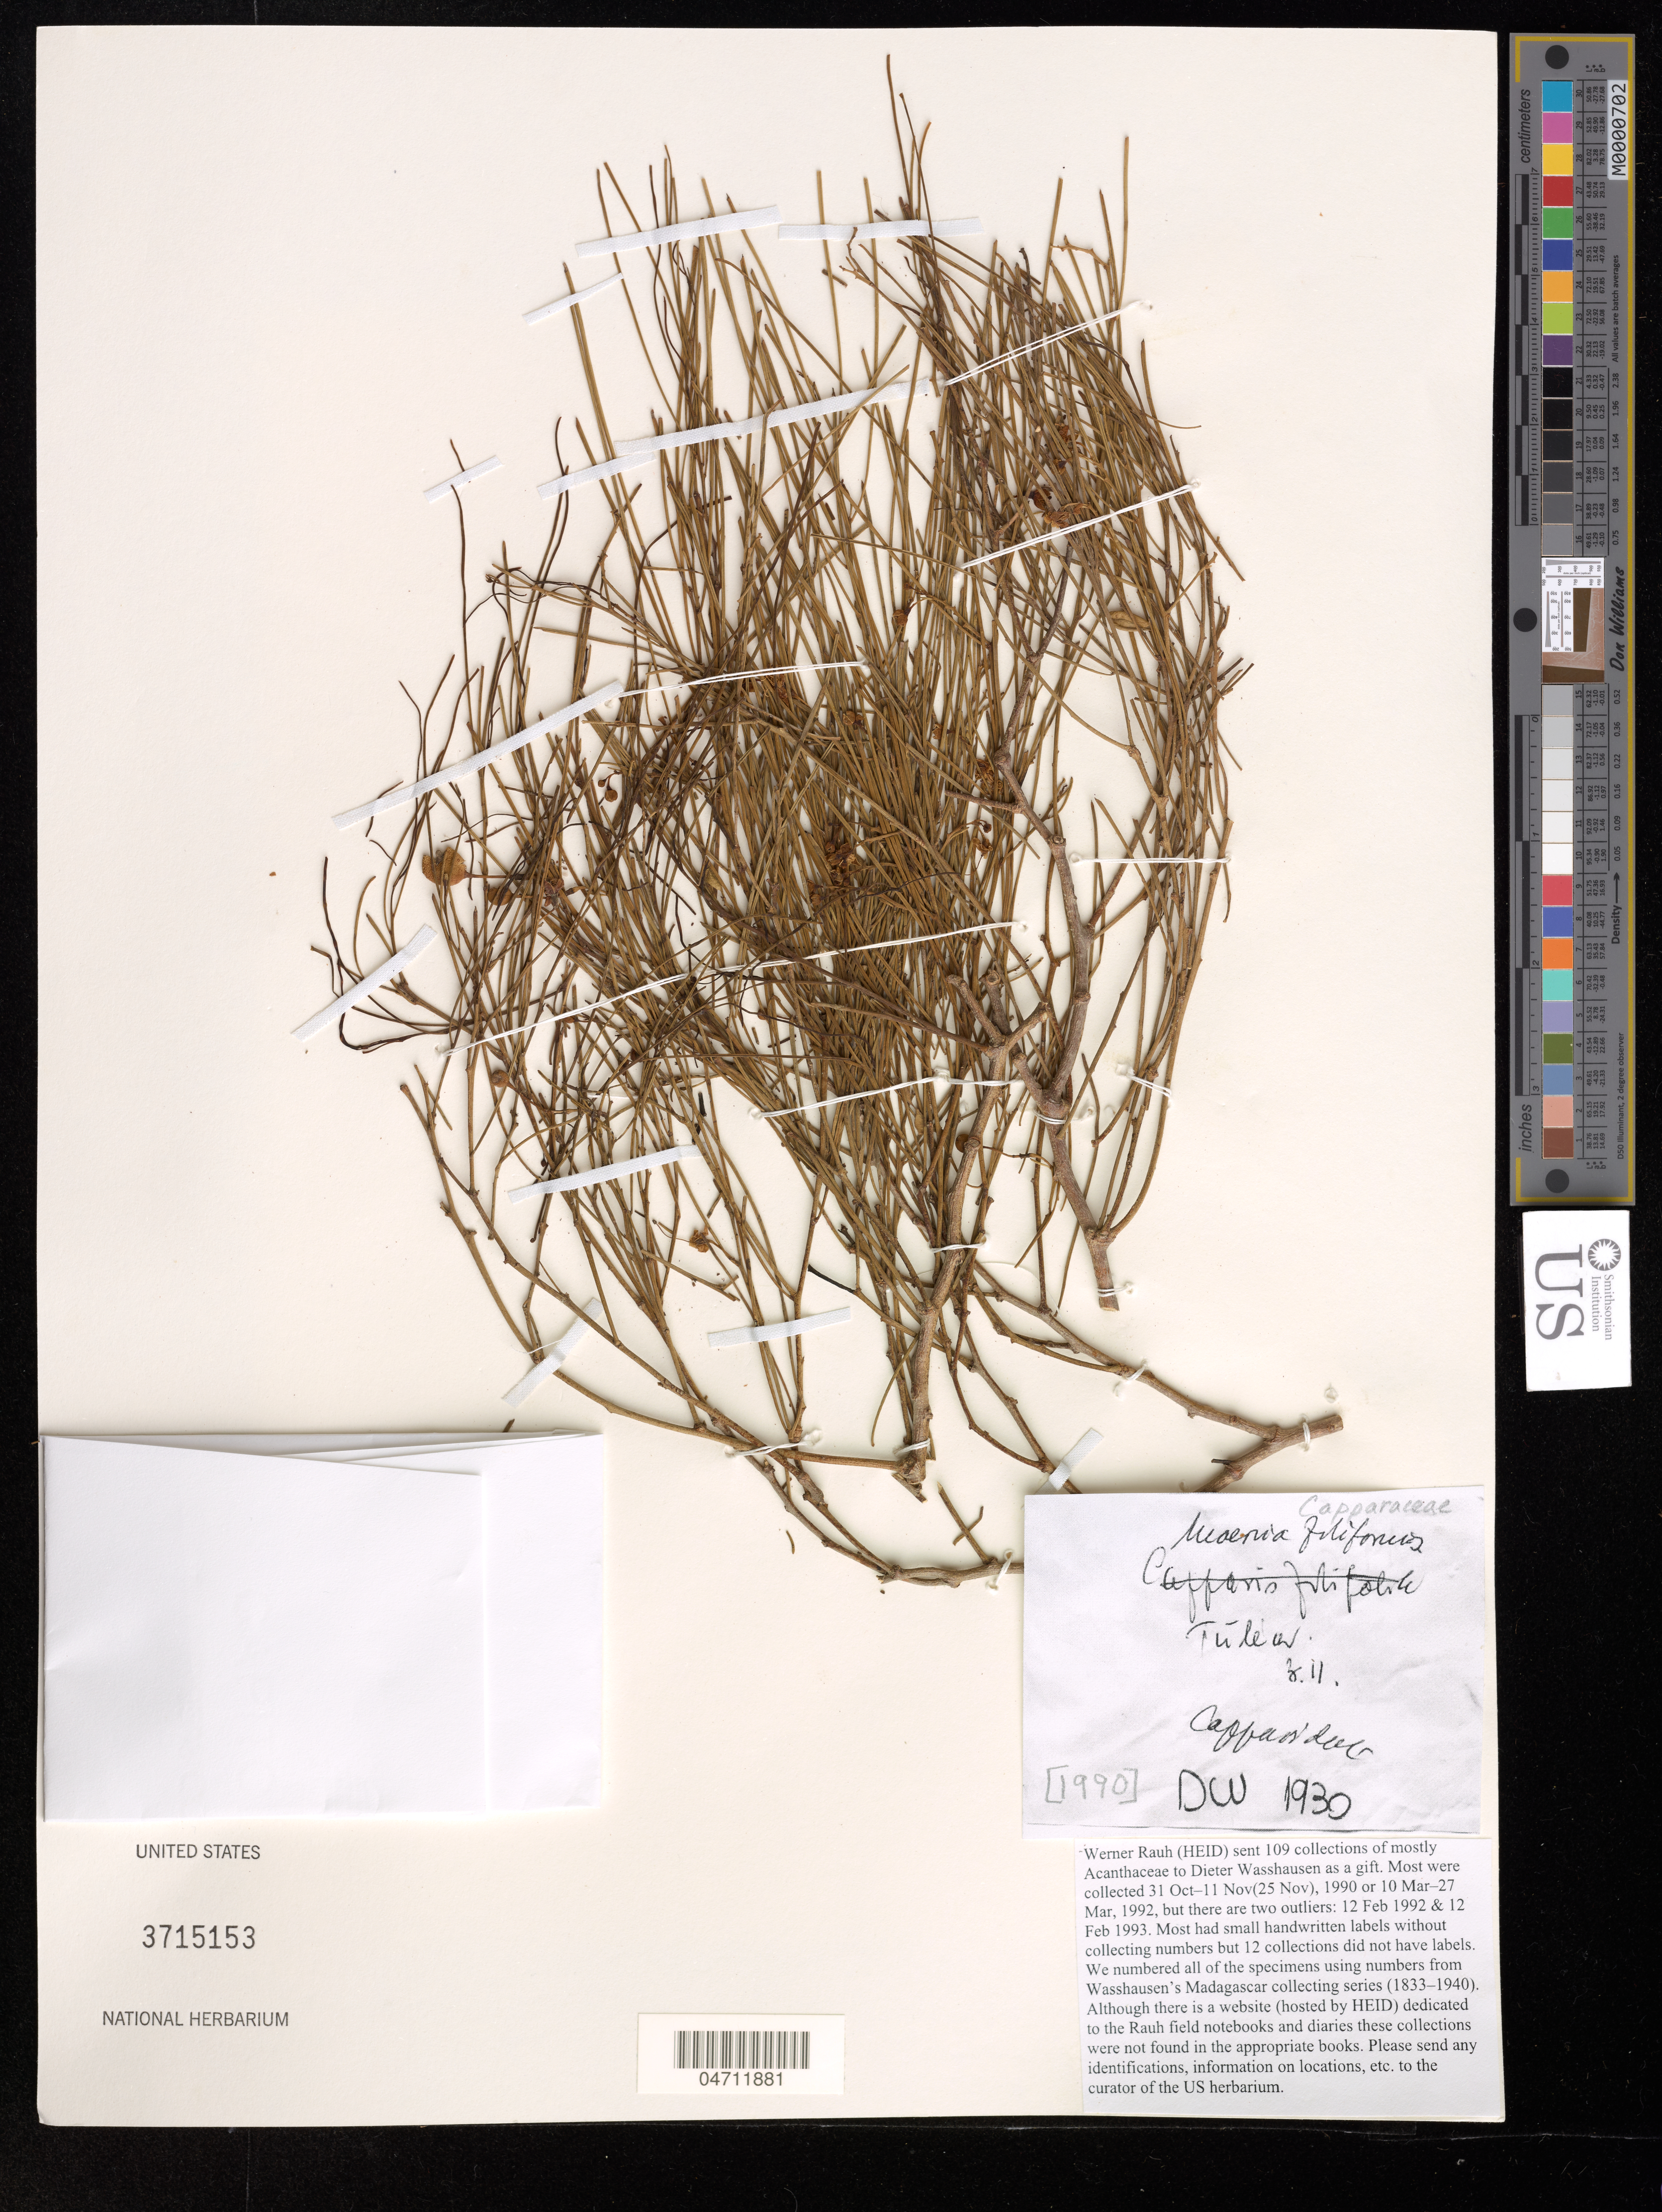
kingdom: Plantae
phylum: Tracheophyta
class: Magnoliopsida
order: Brassicales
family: Capparaceae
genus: Maerua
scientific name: Maerua filiformis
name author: Drake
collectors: W. Rauh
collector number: DW 1930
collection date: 1990-11-03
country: Madagascar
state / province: Tulear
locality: Tulear [either province or city]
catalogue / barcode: US 3715153